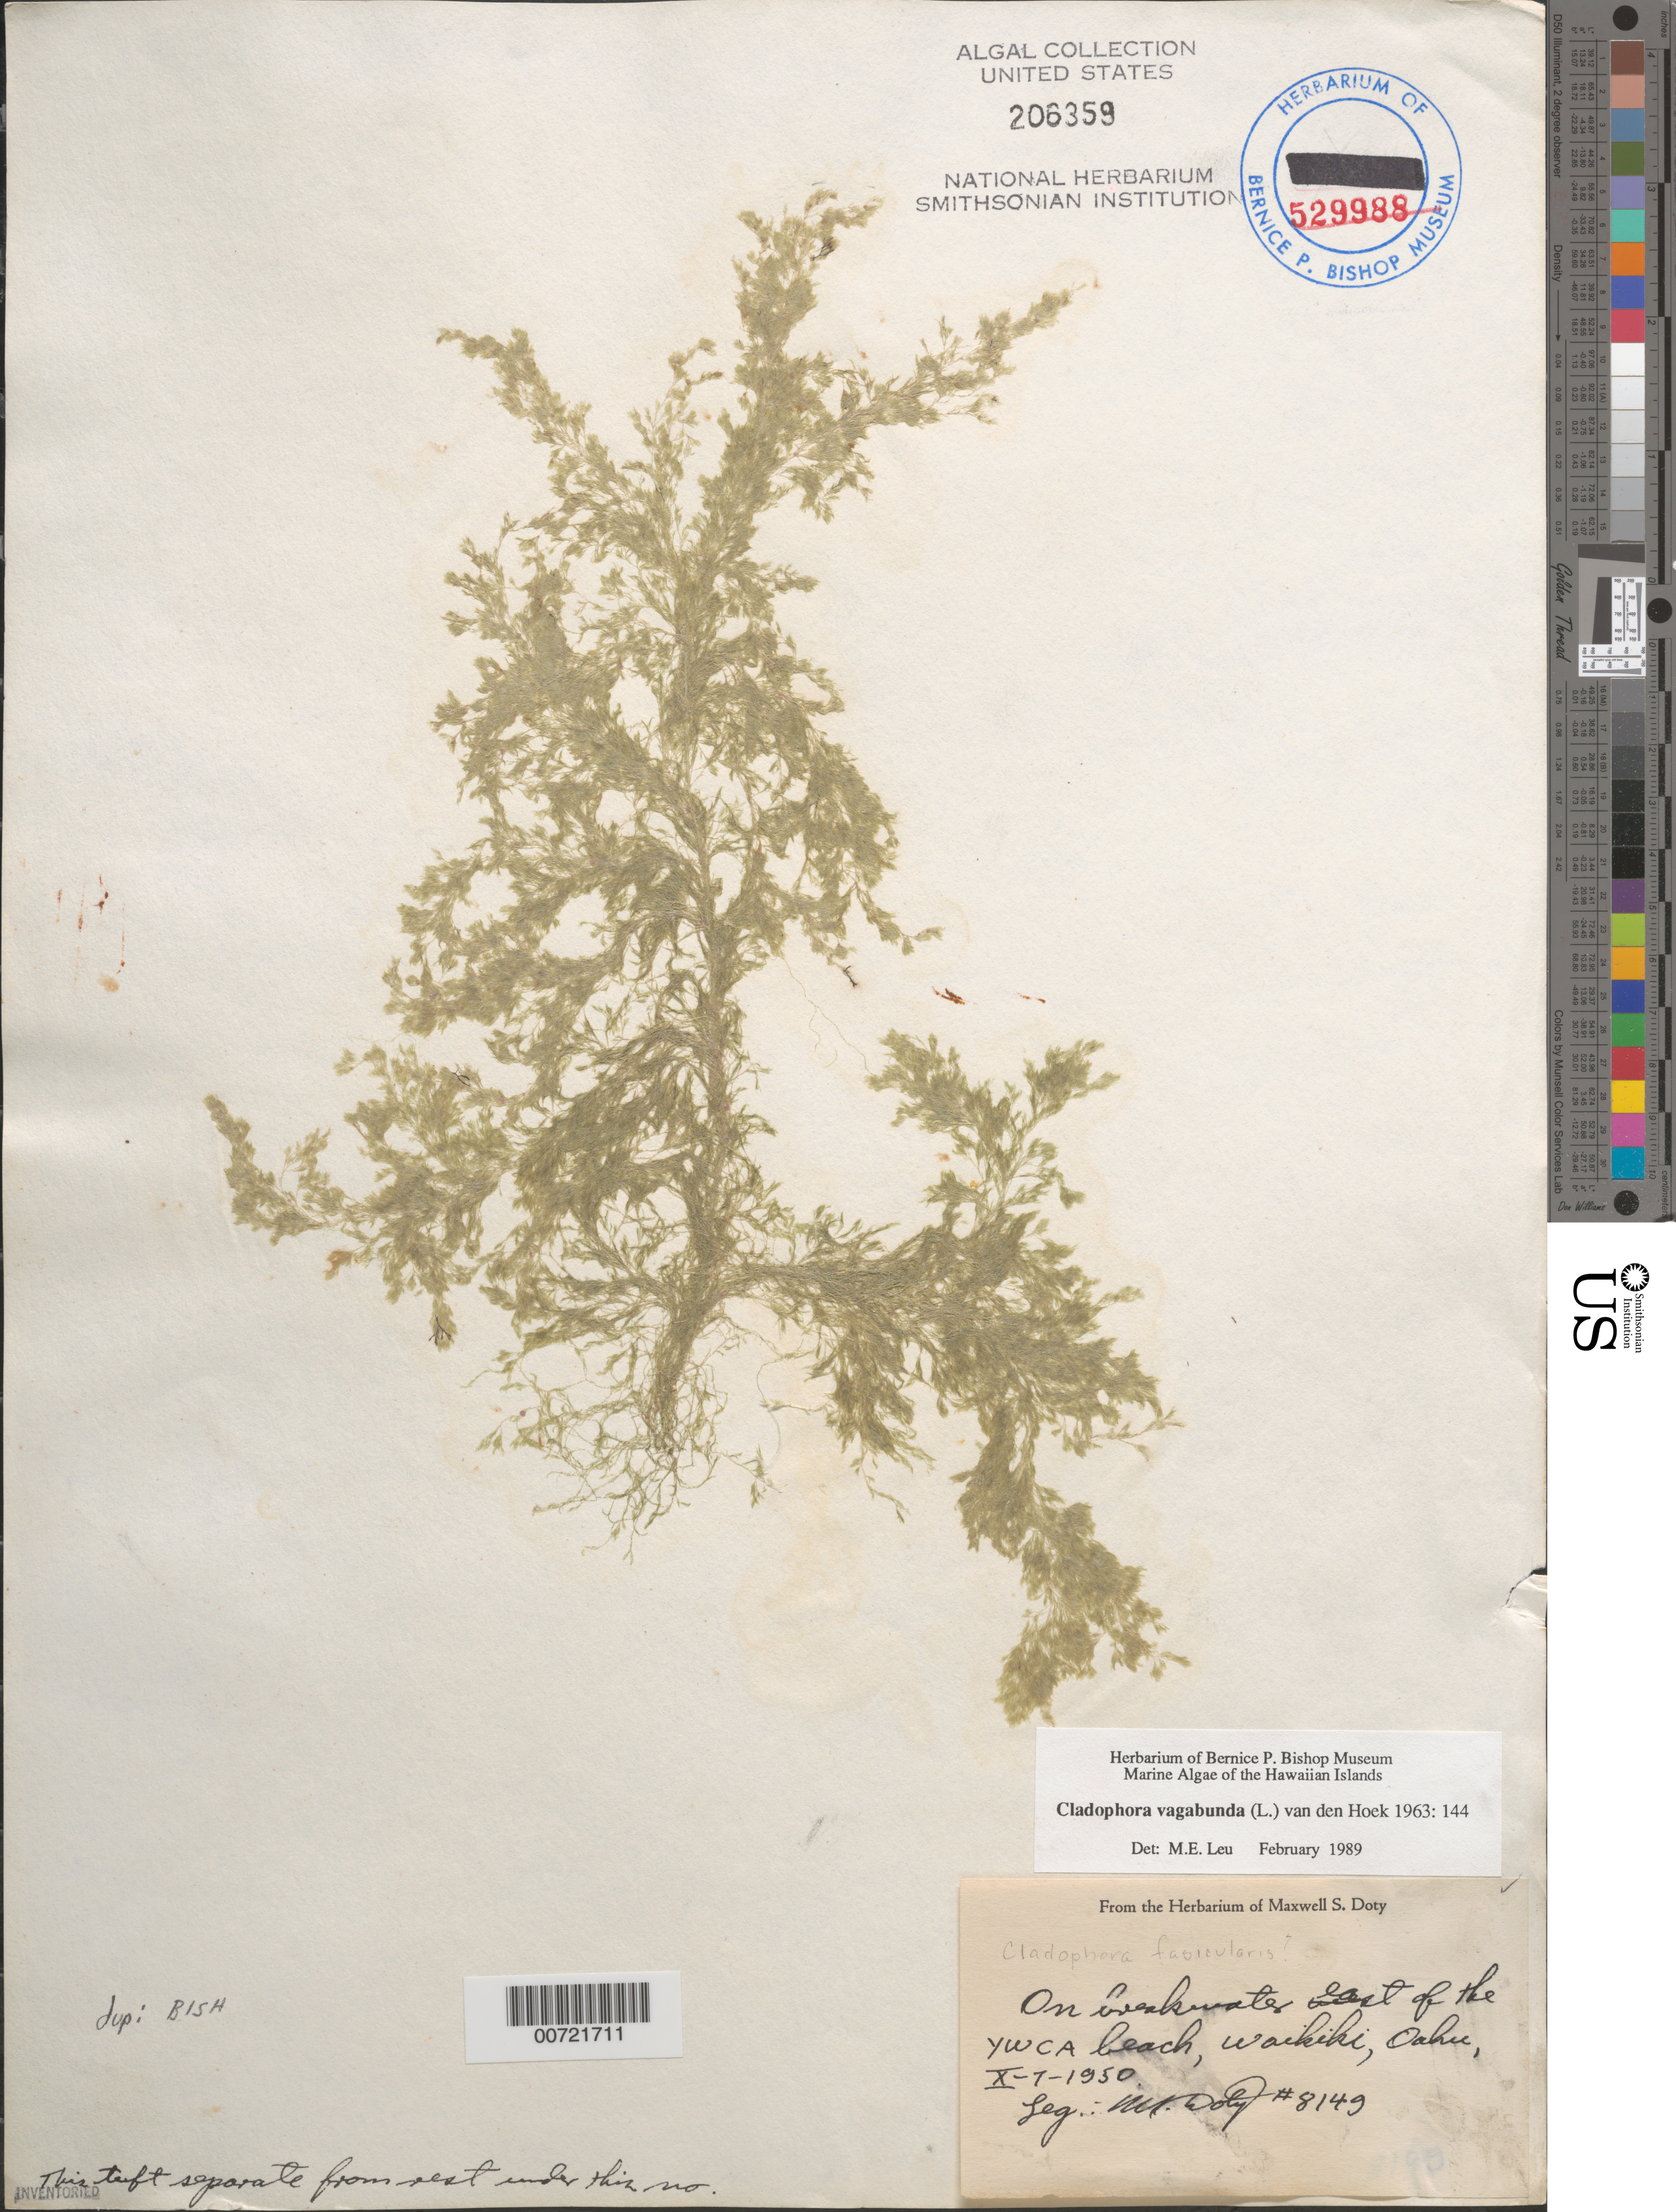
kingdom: Plantae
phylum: Chlorophyta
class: Ulvophyceae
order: Cladophorales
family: Cladophoraceae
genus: Cladophora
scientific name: Cladophora vagabunda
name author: (L.) C. Hoek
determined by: Leu, M. E.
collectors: M. S. Doty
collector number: MSD 8149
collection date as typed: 07 Oct 1950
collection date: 1950-10-07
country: United States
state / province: Hawaii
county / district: Honolulu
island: Oahu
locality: Waikiki, breakwater east of YWCA beach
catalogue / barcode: US 206359